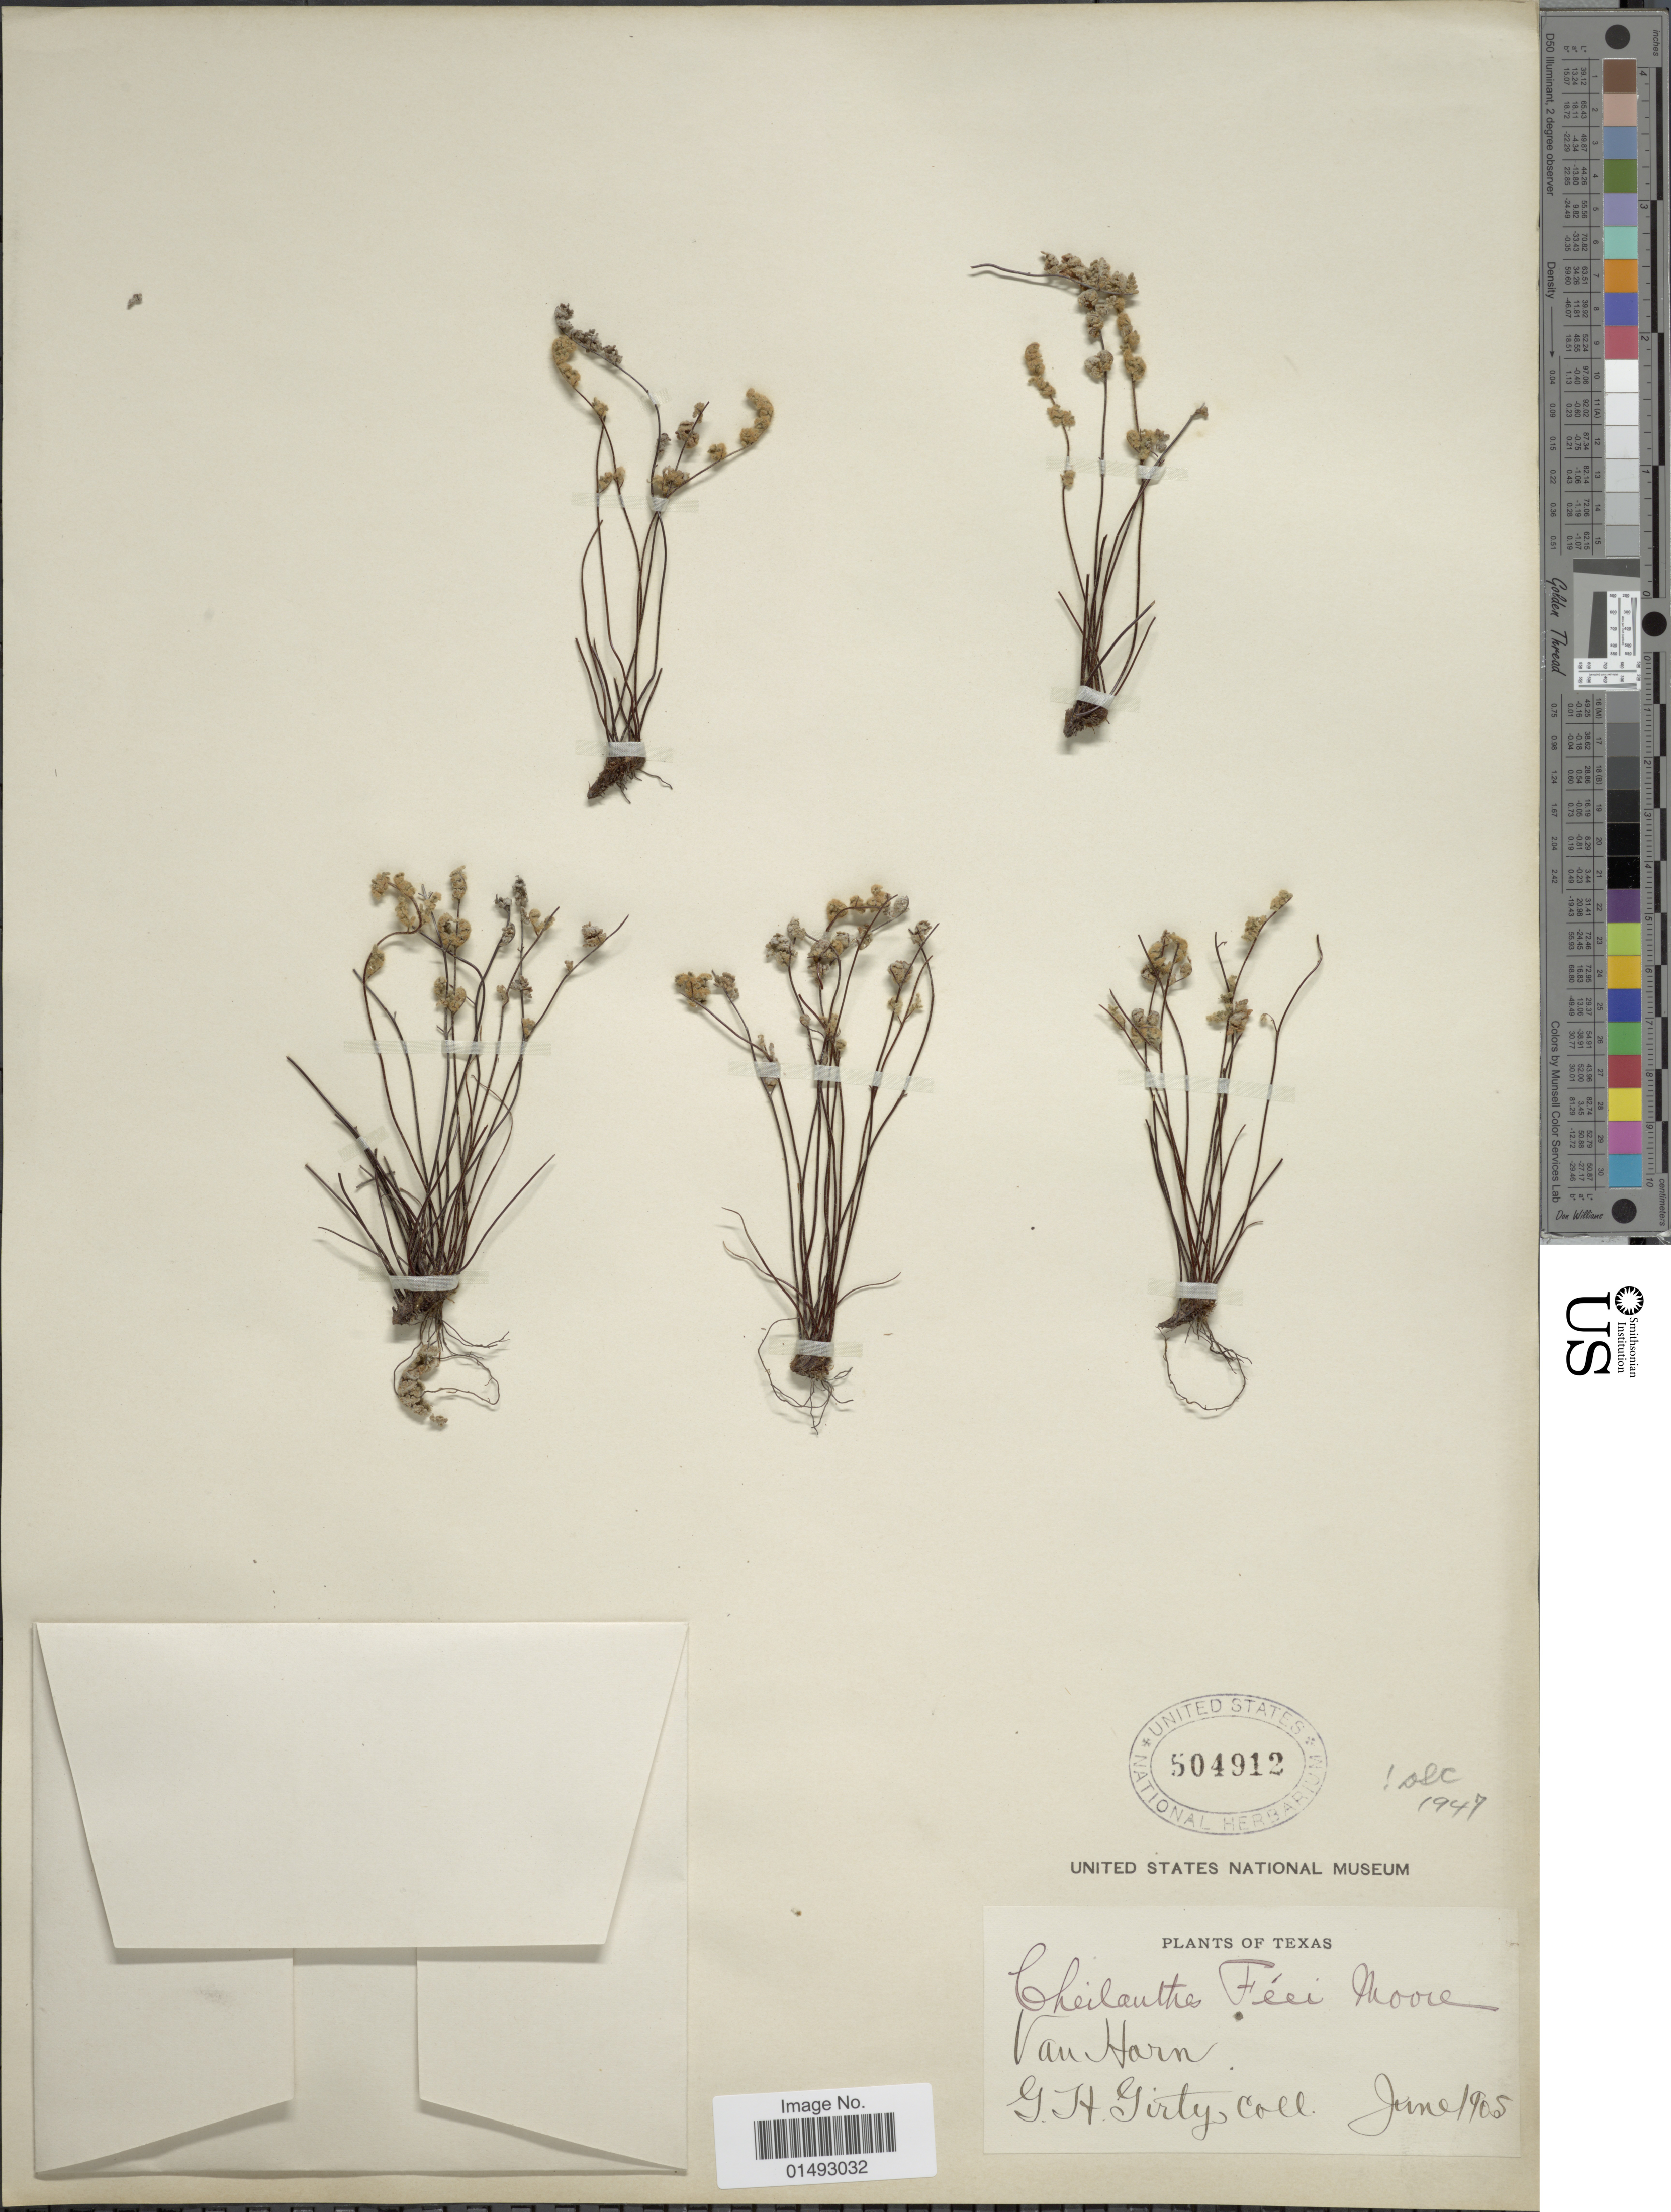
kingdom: Plantae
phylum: Tracheophyta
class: Polypodiopsida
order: Polypodiales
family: Pteridaceae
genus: Myriopteris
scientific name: Myriopteris gracilis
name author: Fée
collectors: G. Girty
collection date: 1905-06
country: United States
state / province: Texas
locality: Van Harn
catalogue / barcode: US 504912